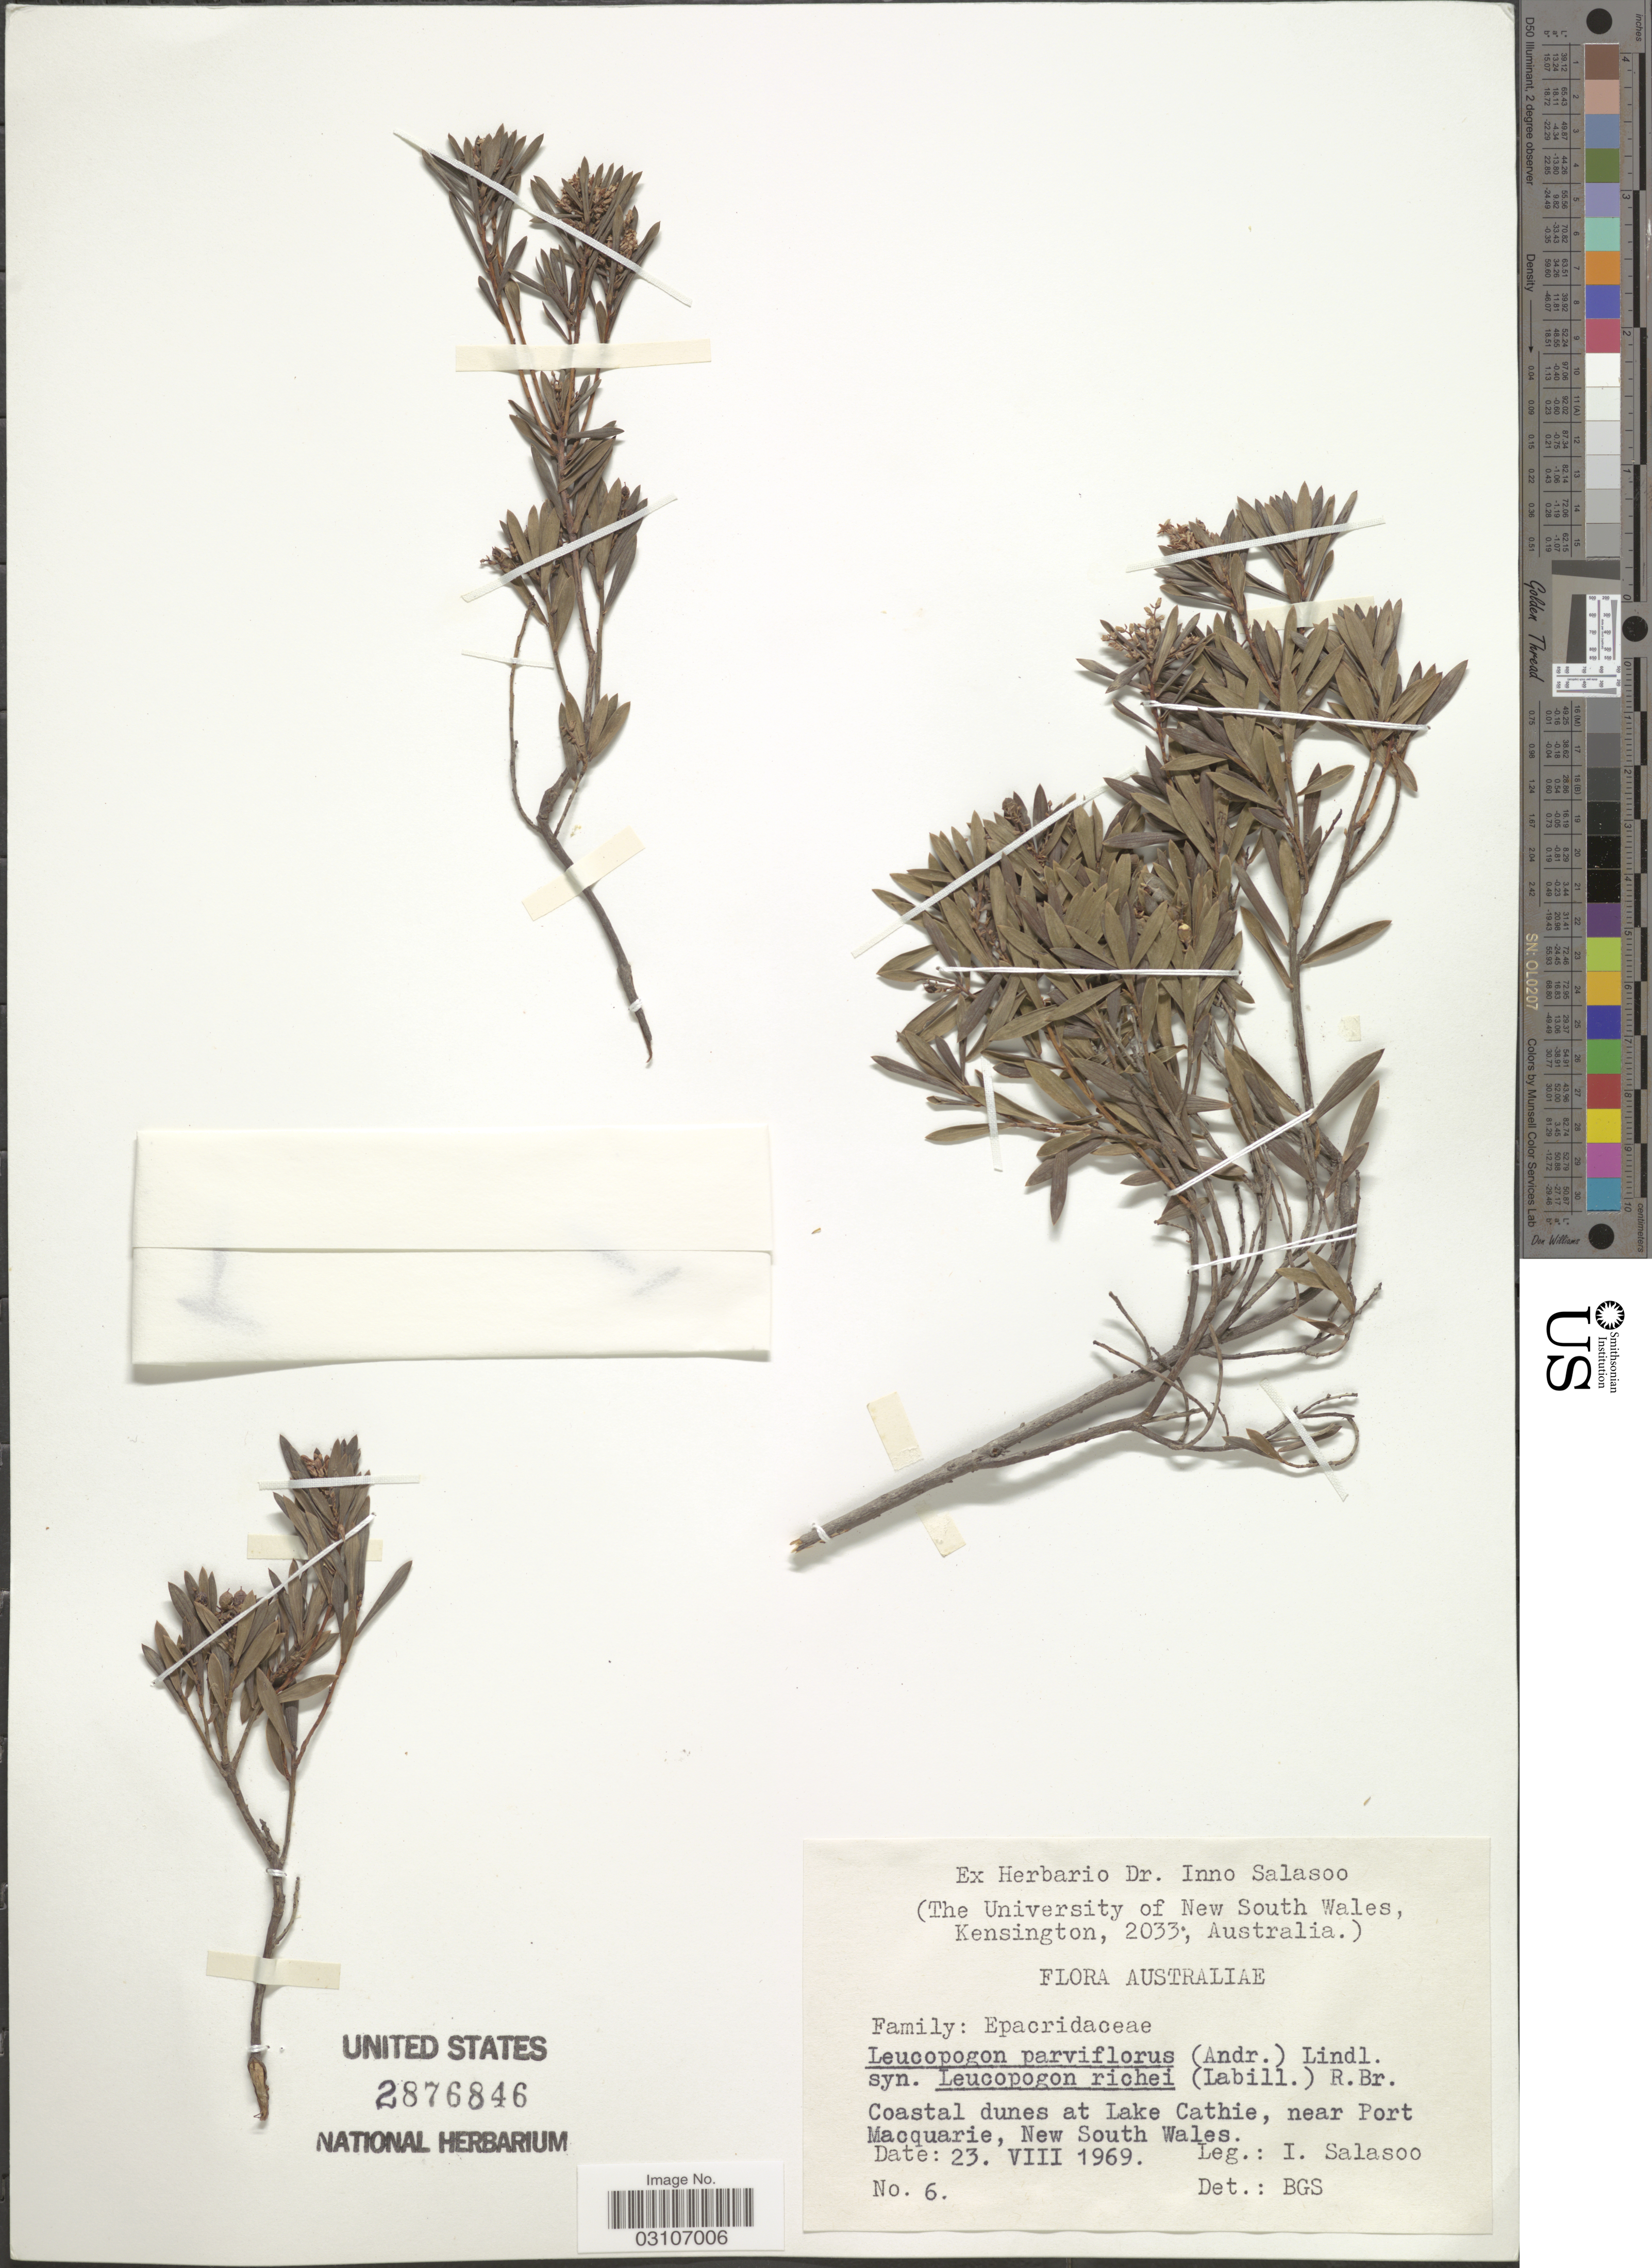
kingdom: Plantae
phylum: Tracheophyta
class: Magnoliopsida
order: Ericales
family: Ericaceae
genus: Leucopogon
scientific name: Leucopogon parviflorus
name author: (H. Andrews) Lindl.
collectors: I. Salasoo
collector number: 6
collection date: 1969-08-23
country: Australia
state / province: New South Wales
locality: Coastal dunes at Lake Cathie, near Port Macquarie.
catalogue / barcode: US 2876846